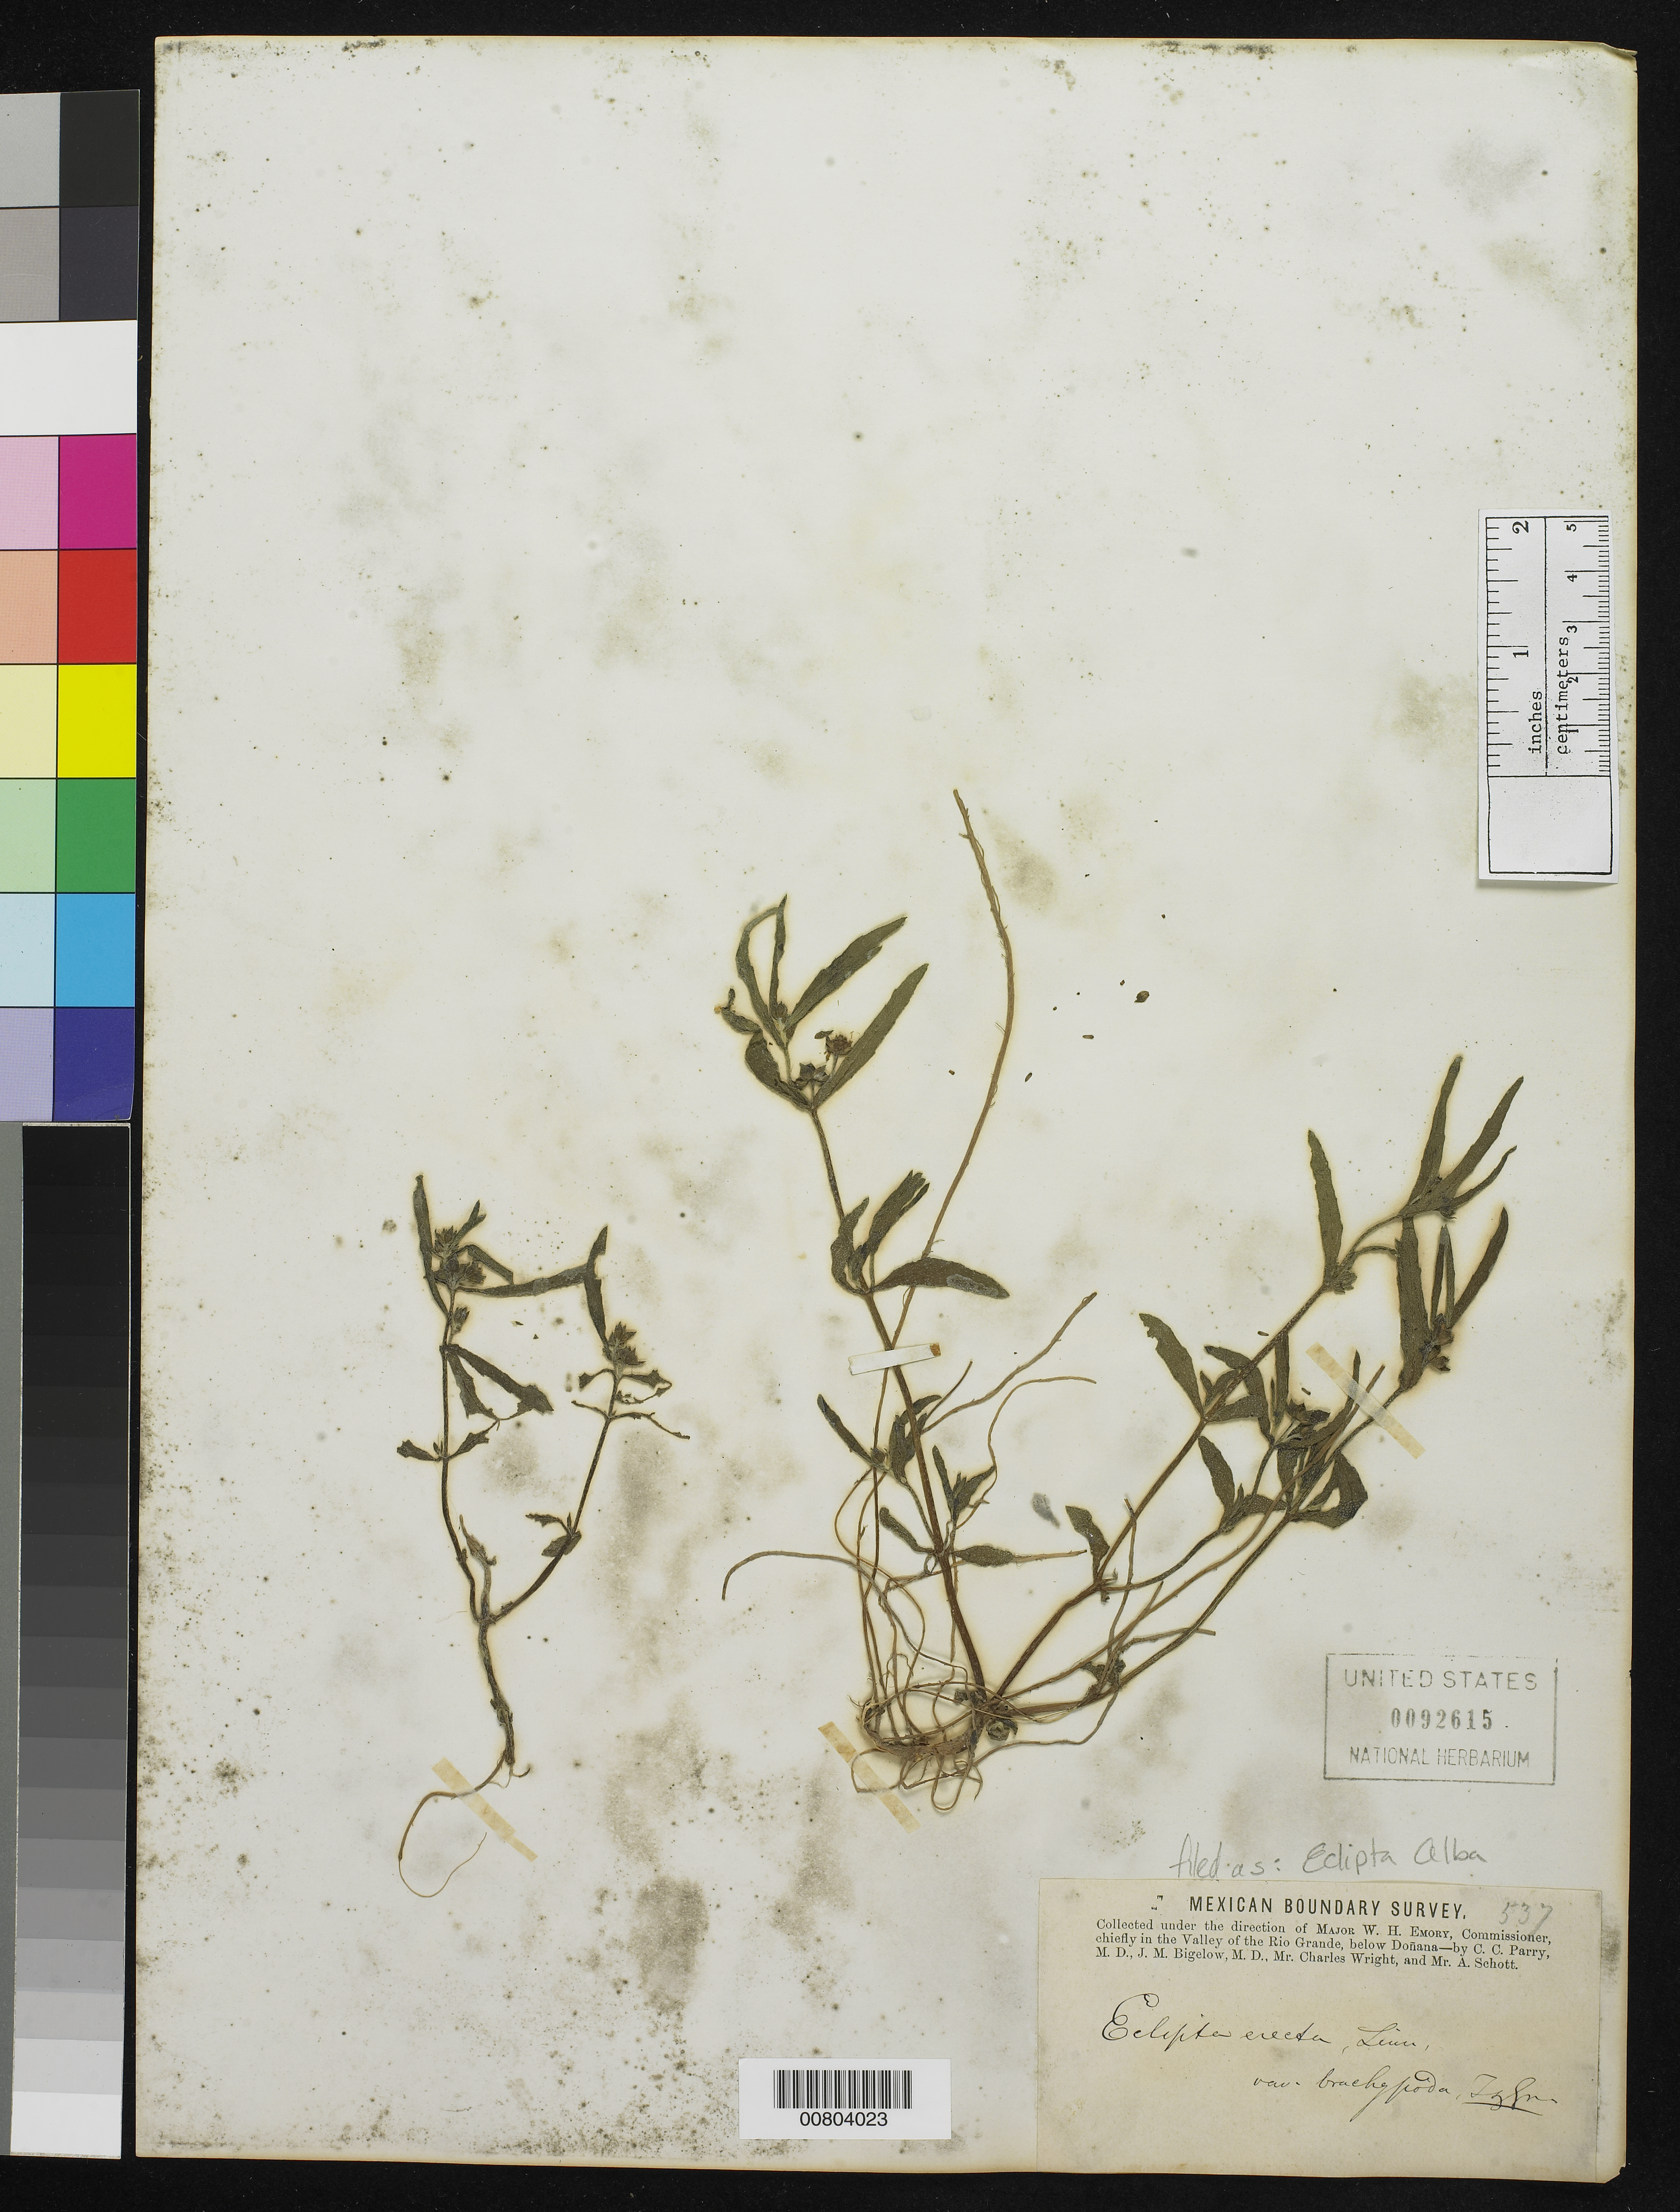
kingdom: Plantae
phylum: Tracheophyta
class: Magnoliopsida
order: Asterales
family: Asteraceae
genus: Eclipta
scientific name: Eclipta alba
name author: (L.) Hassk.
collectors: C. C. Parry, J. M. Bigelow, C. Wright & A. C. V. Schott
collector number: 537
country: United States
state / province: New Mexico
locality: Valley of the Rio Grande, below Doñana, New Mexico.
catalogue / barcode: US 92615